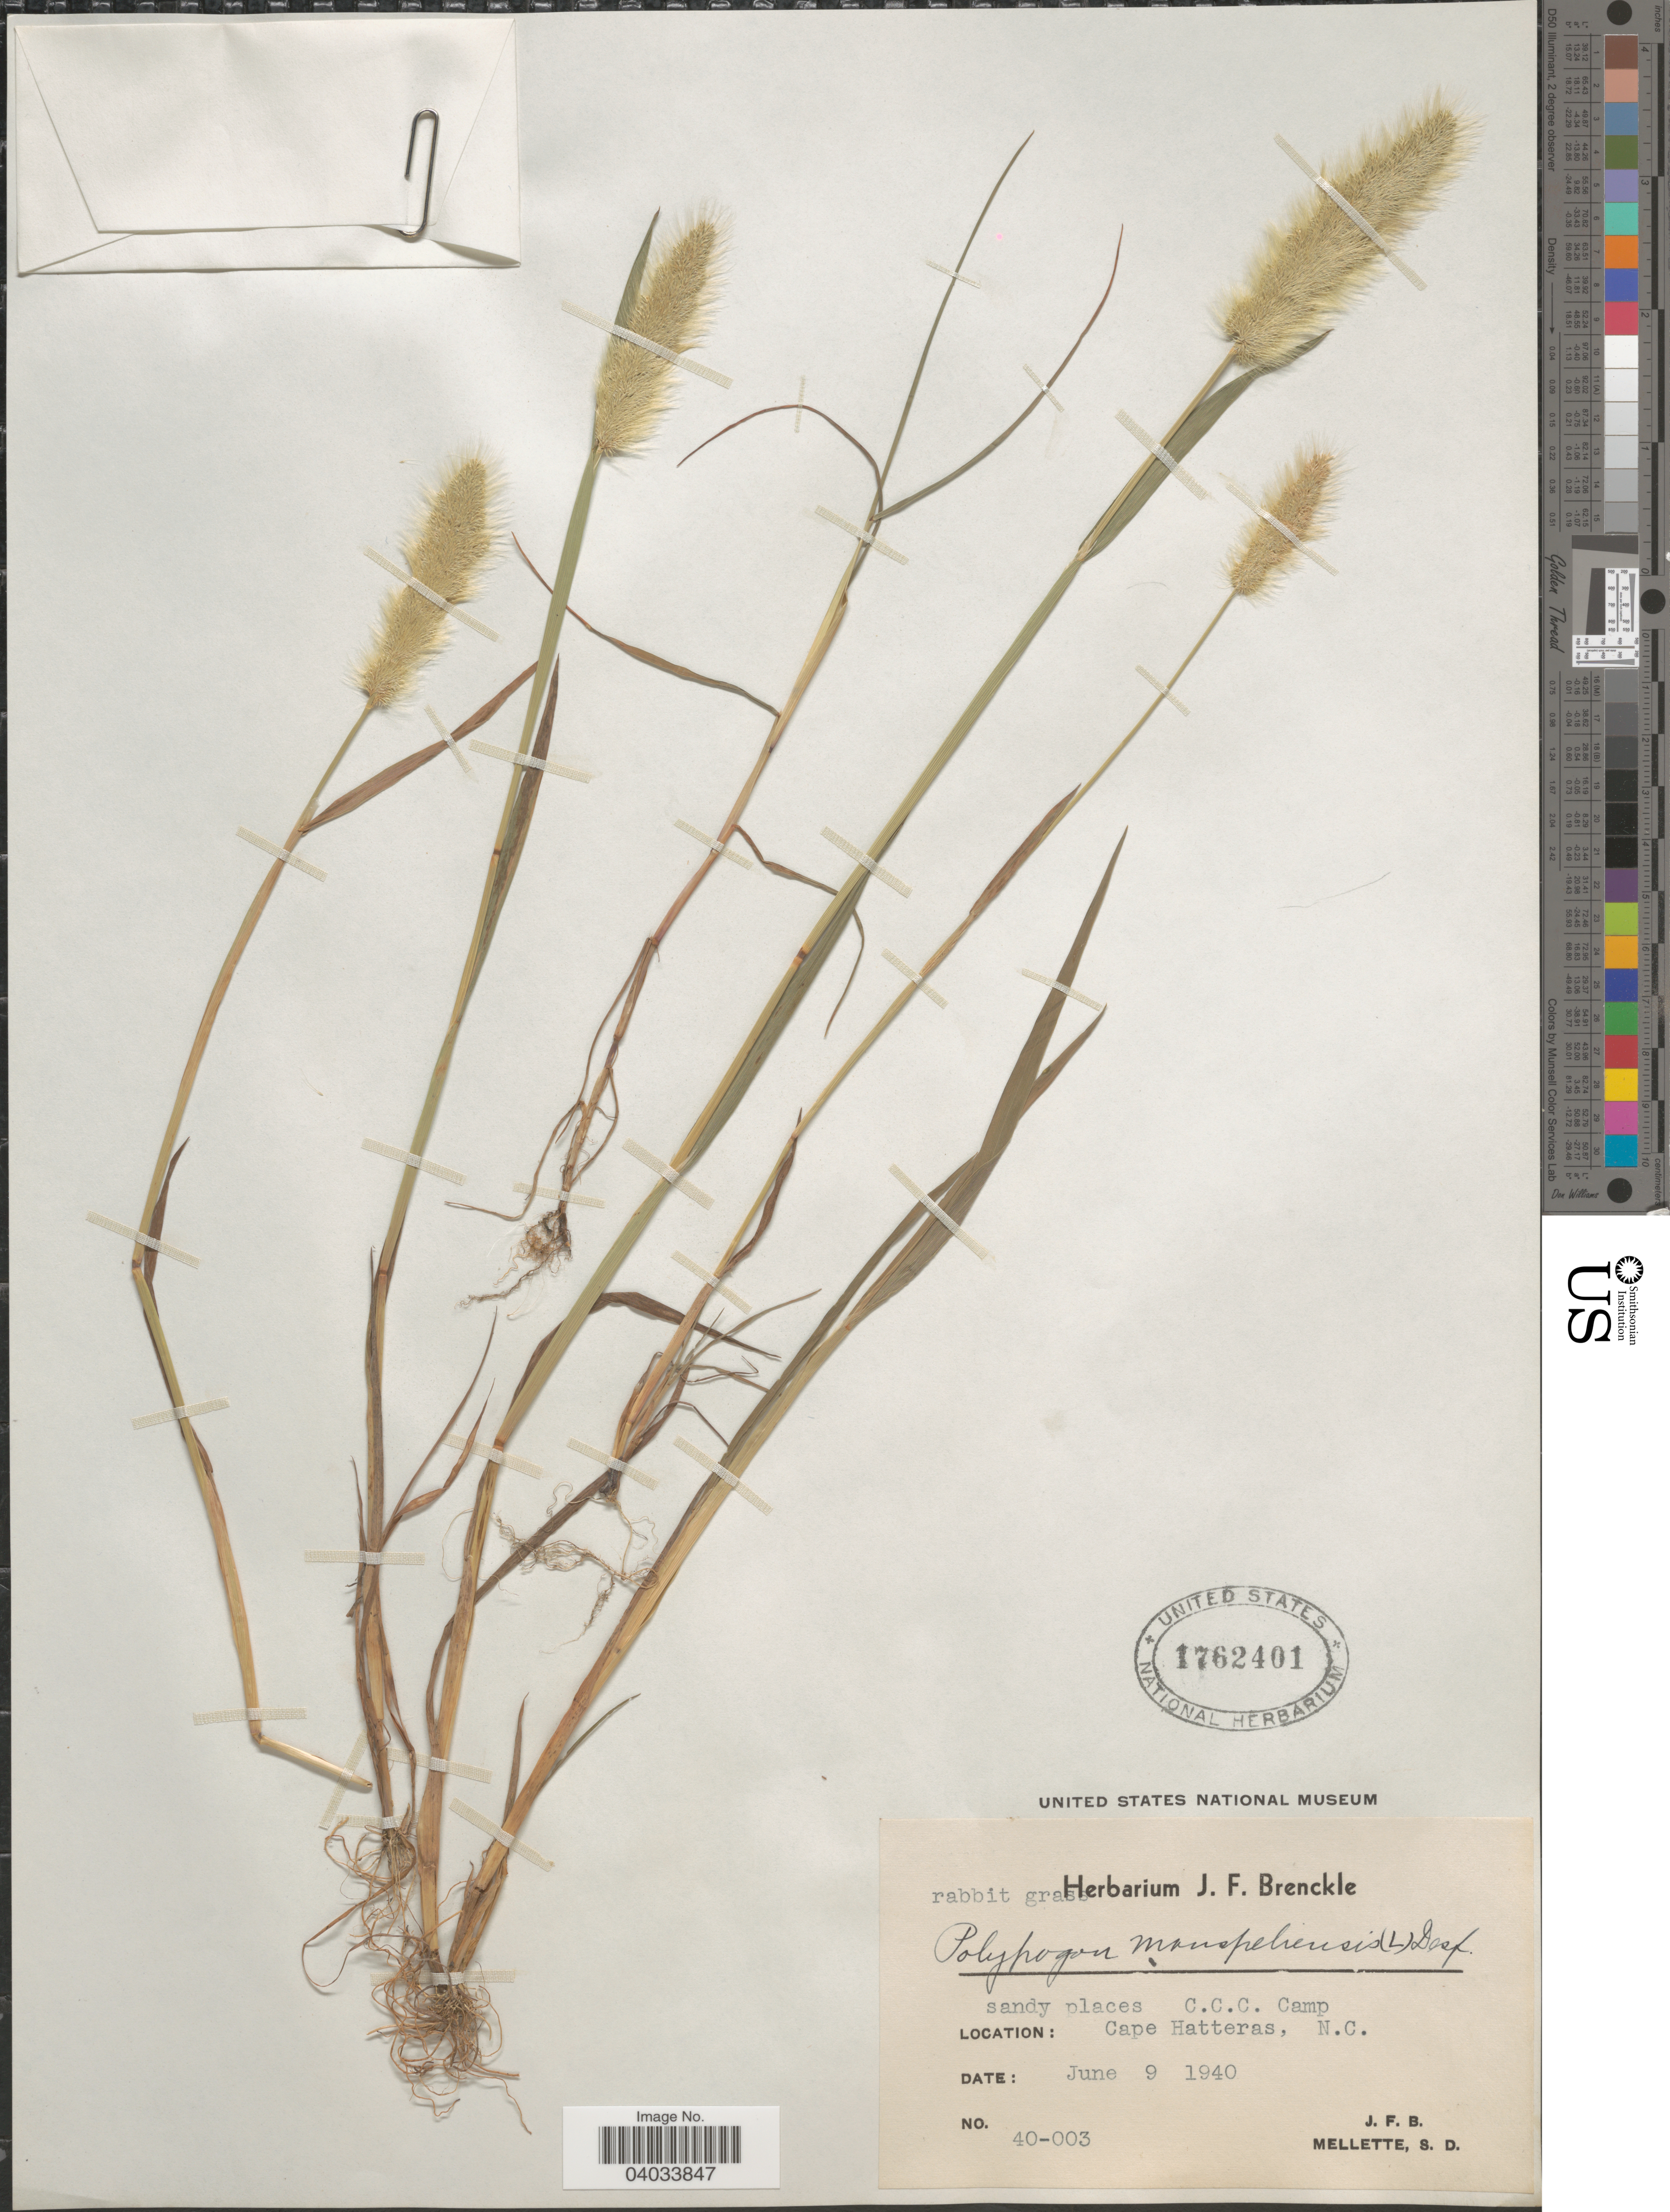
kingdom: Plantae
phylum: Tracheophyta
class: Liliopsida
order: Poales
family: Poaceae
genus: Polypogon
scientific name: Polypogon monspeliensis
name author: (L.) Desf.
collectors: J. Brenckle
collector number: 40-003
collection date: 1940-06-09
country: United States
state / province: North Carolina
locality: C.C.C. Camp. Cape Hatteras.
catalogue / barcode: US 1762401